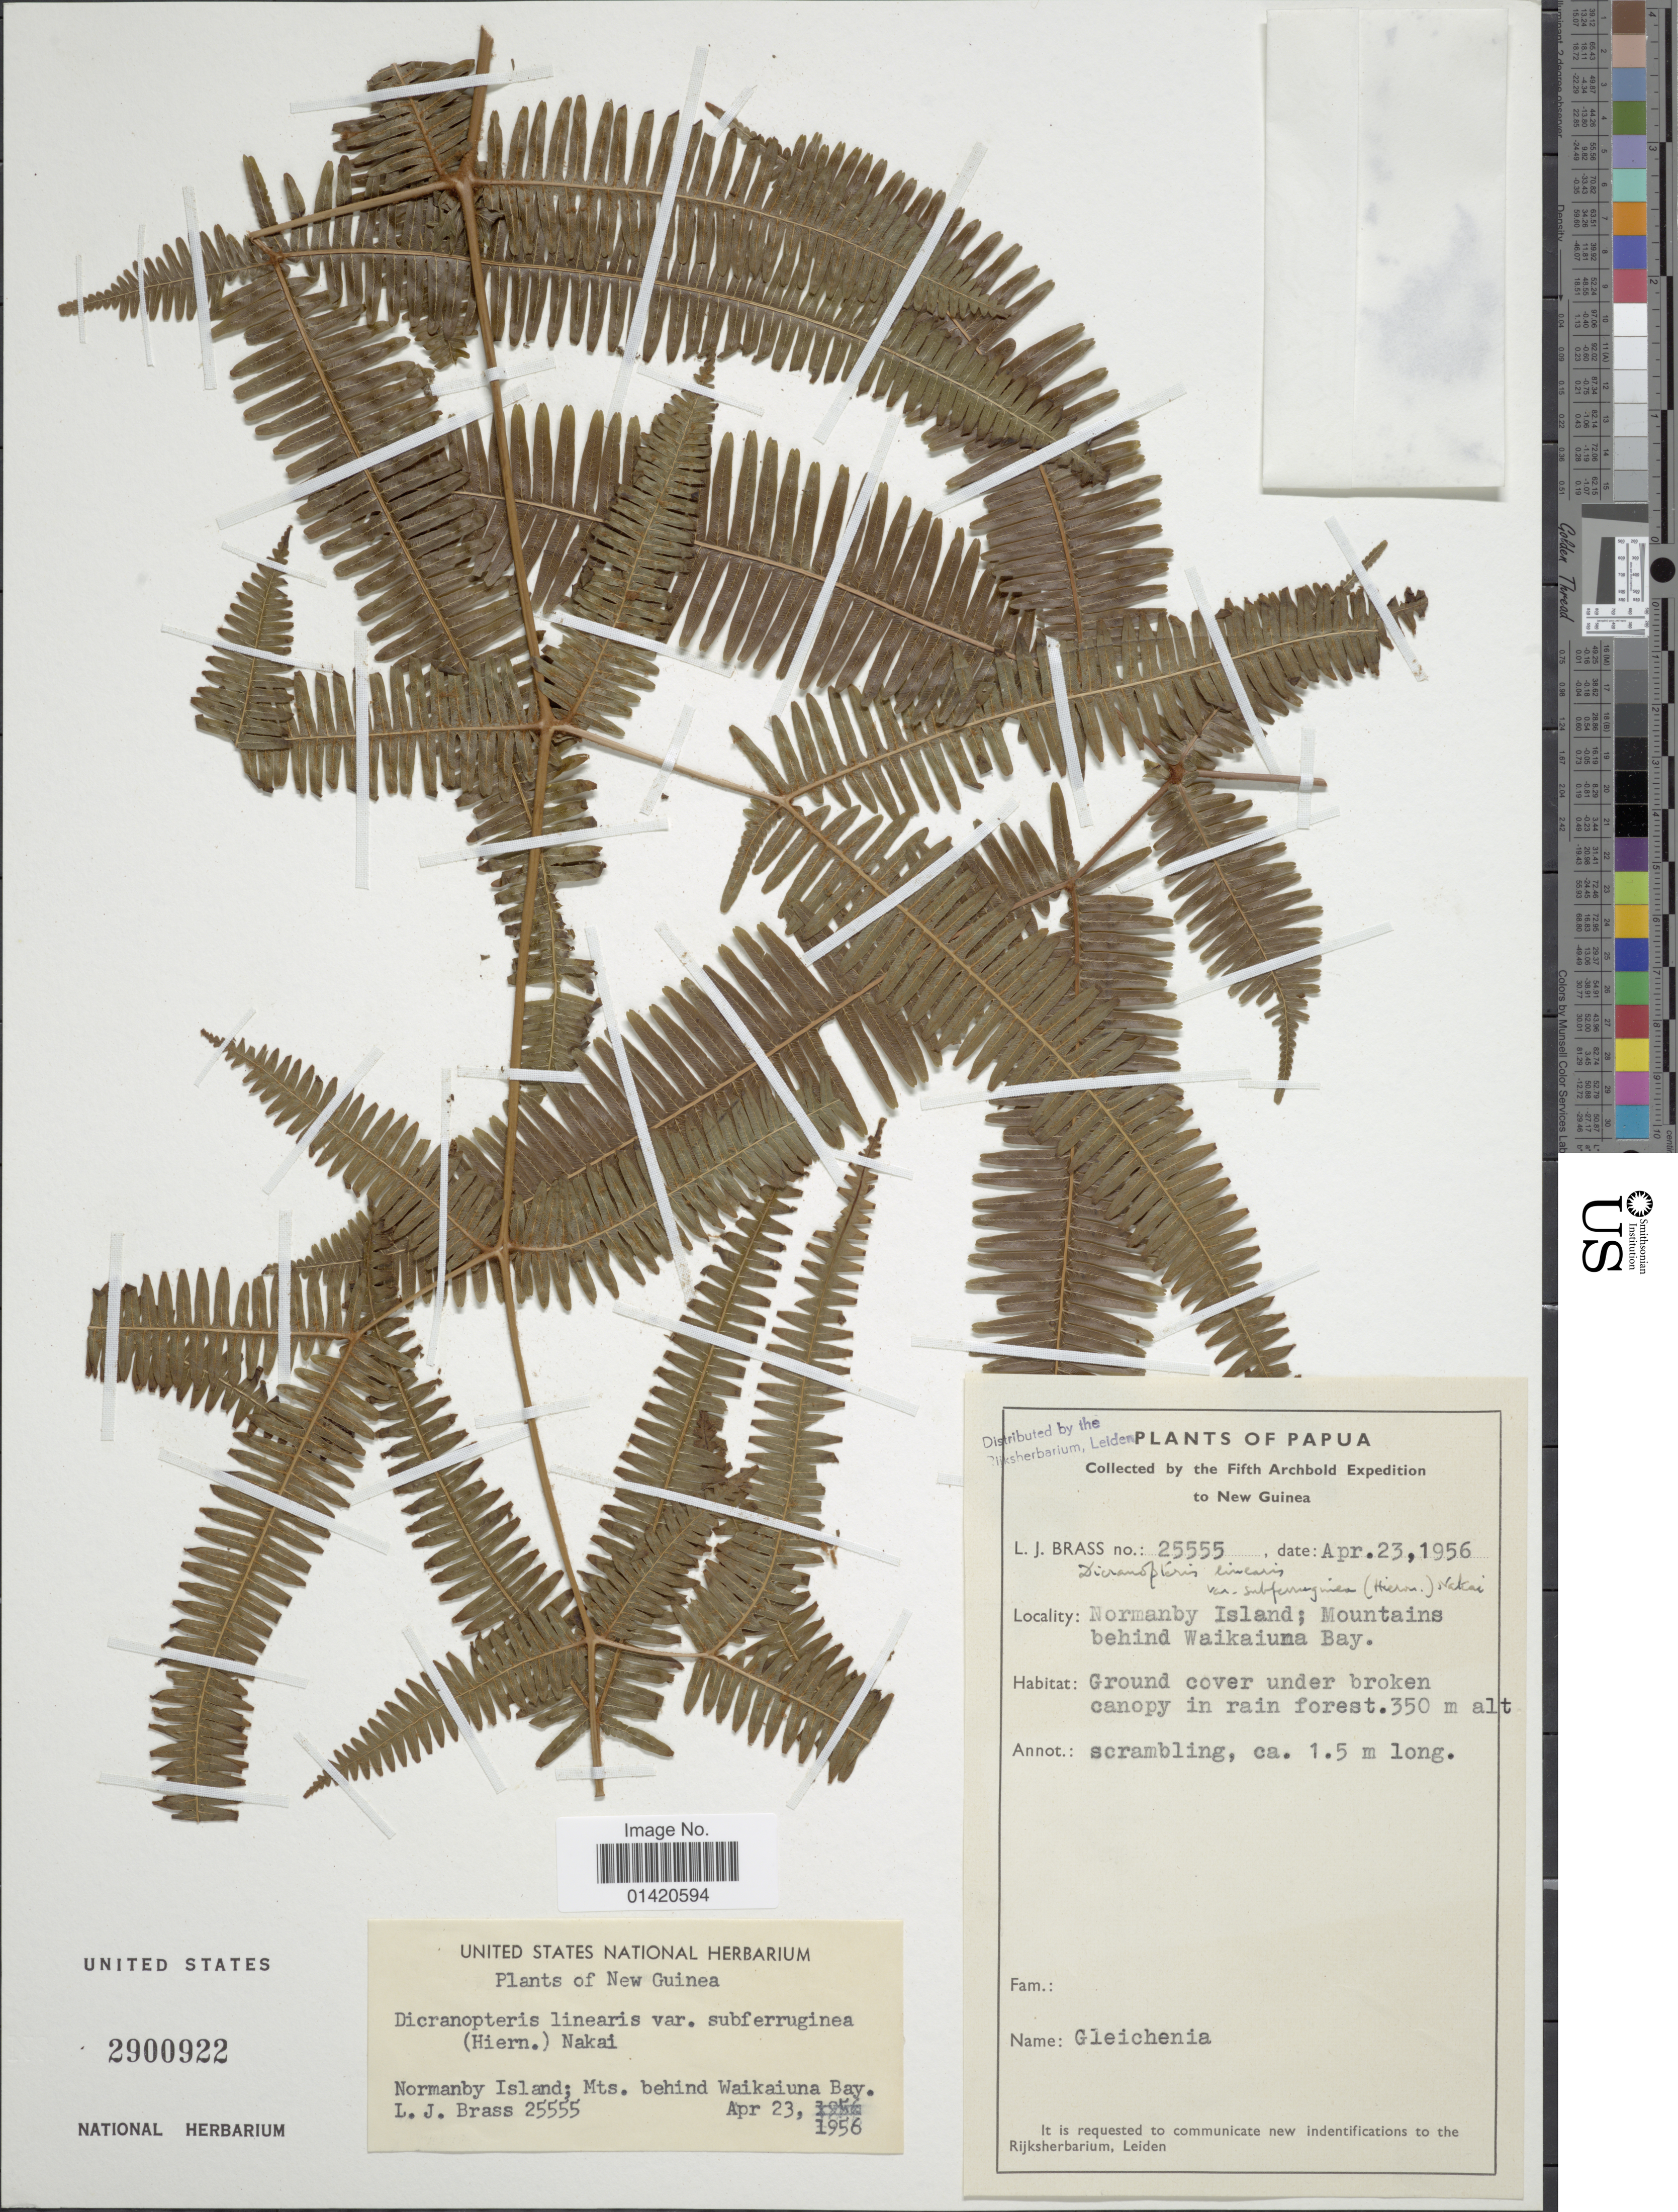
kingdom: Plantae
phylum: Tracheophyta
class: Polypodiopsida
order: Gleicheniales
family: Gleicheniaceae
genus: Dicranopteris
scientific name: Dicranopteris linearis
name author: (Burm. f.) Underw.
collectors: L. J. Brass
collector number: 25555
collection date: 1956-04-23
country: Papua New Guinea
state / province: Milne Bay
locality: Normanby Island; Mountains behind Waikaiuma Bay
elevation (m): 350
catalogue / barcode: US 29000922